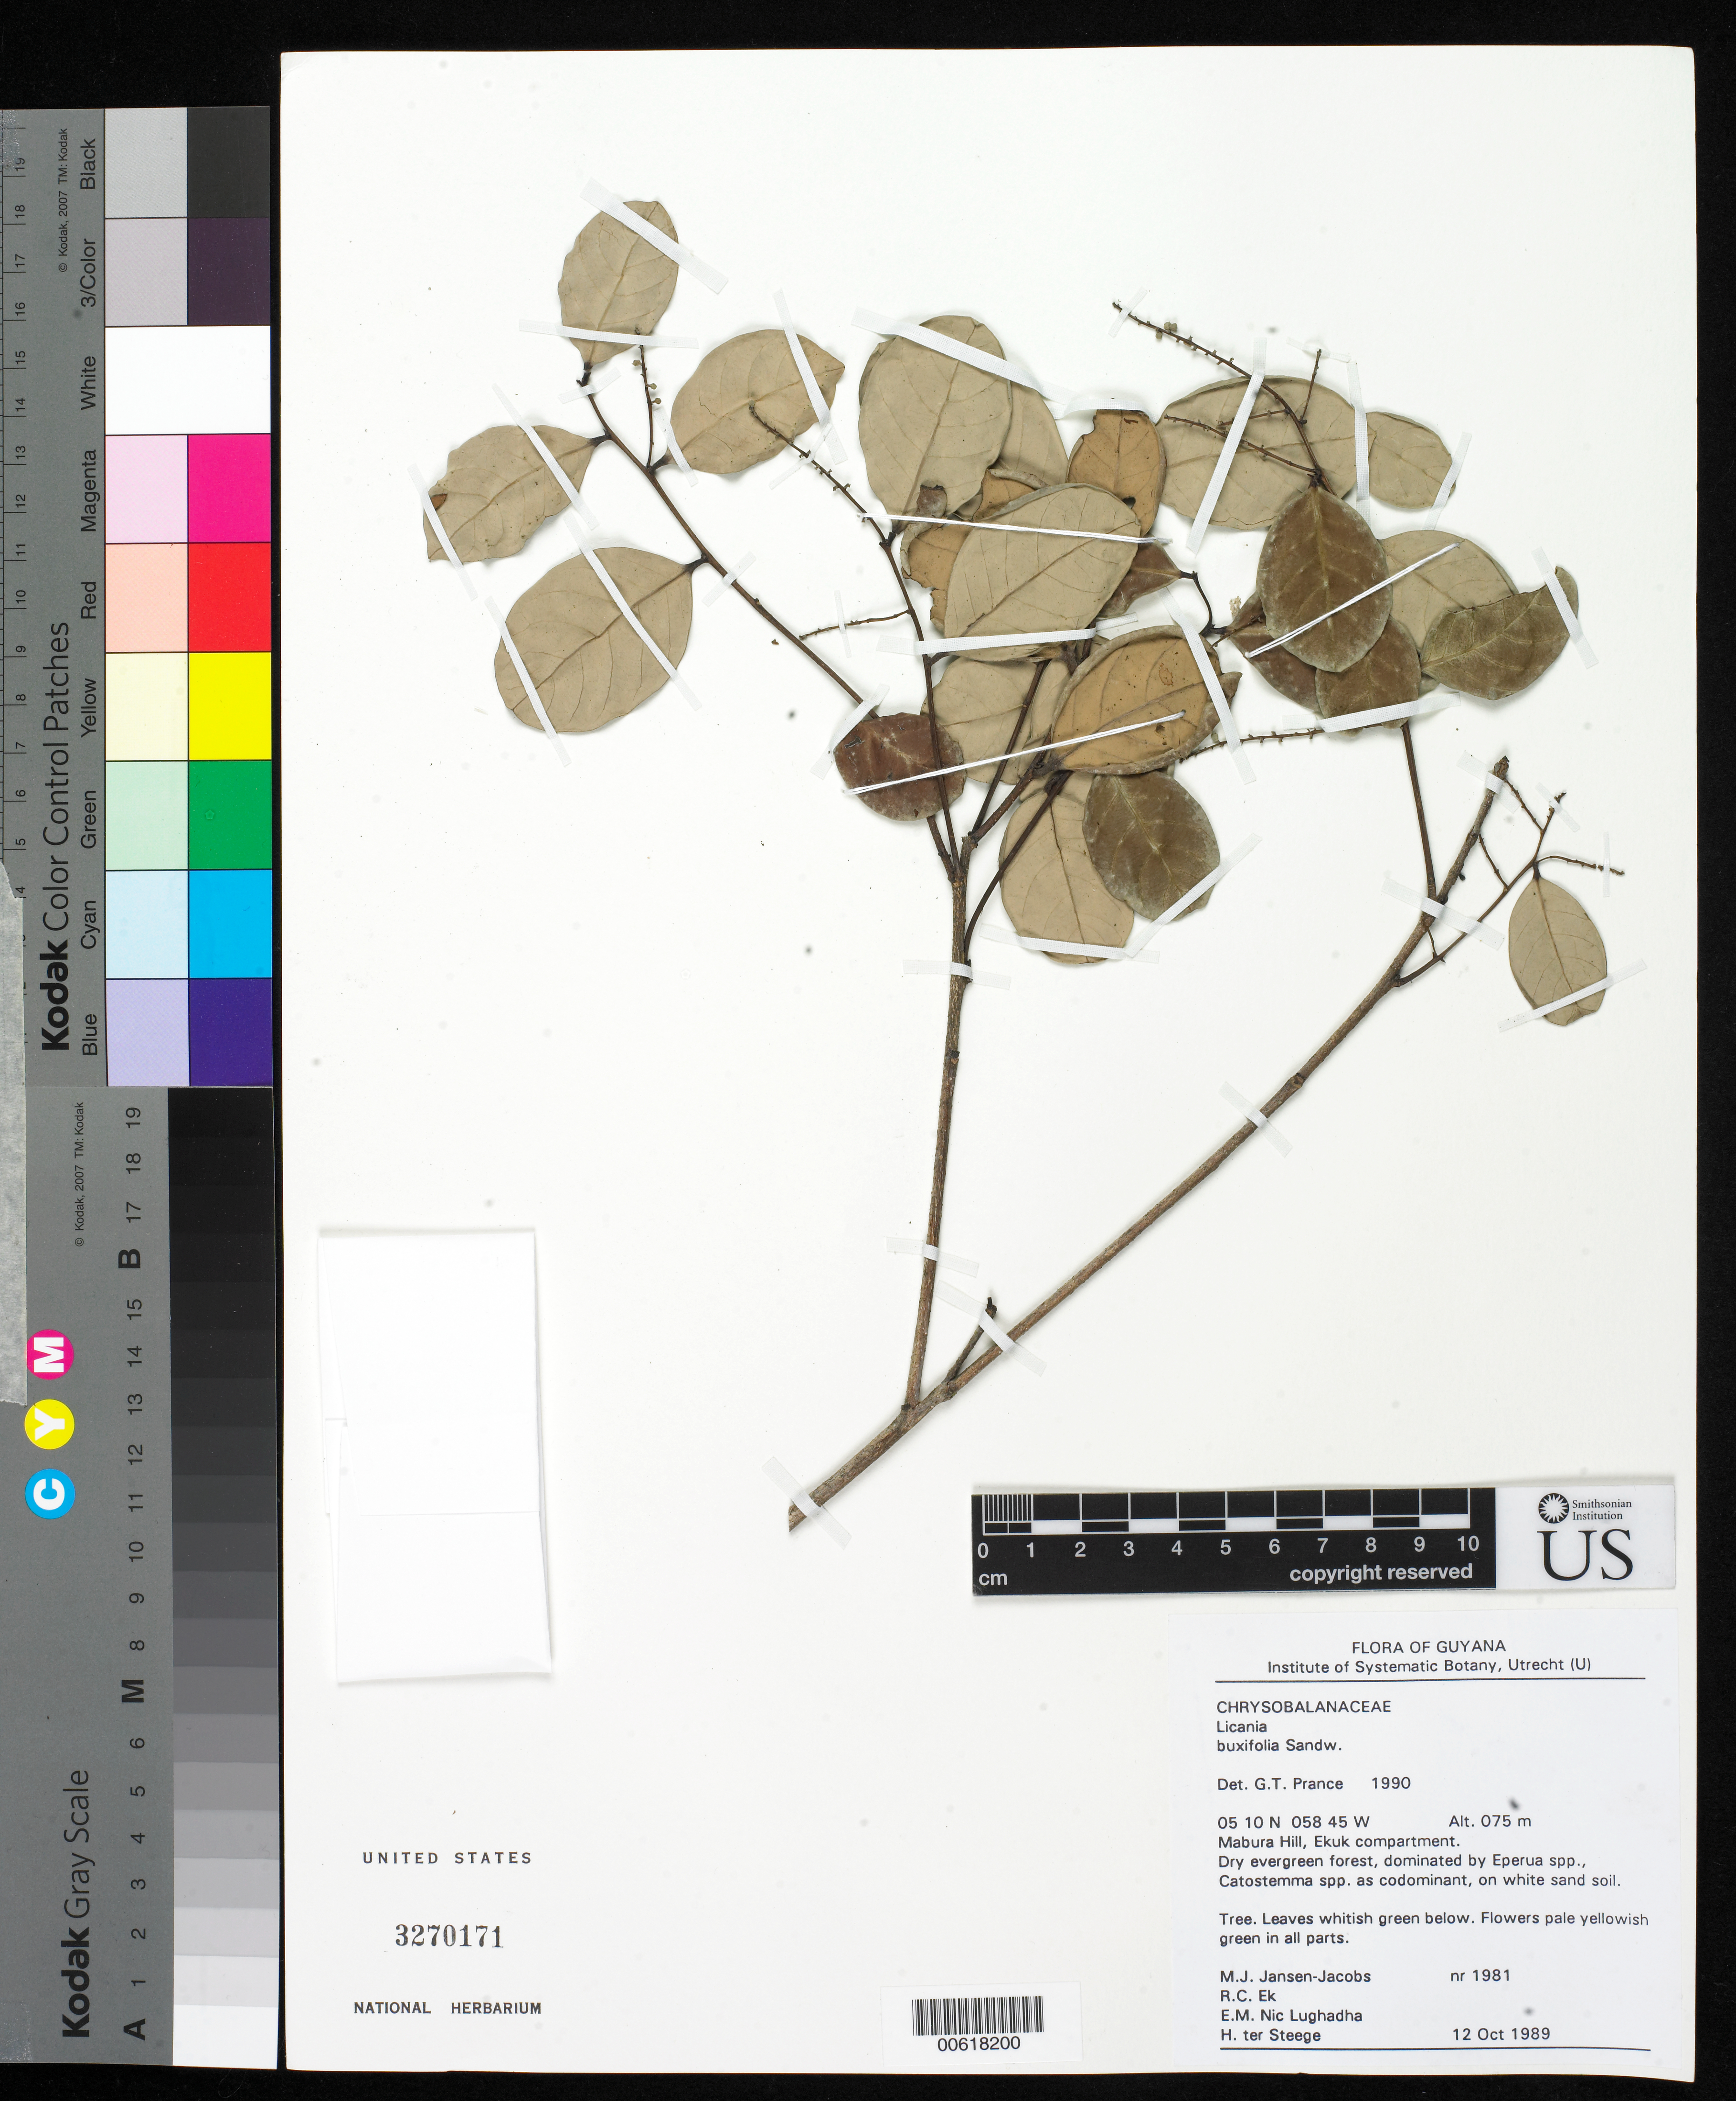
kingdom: Plantae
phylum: Tracheophyta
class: Magnoliopsida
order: Malpighiales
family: Chrysobalanaceae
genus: Licania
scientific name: Licania buxifolia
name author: Sandwith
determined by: Prance, G. T.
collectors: M. J. Jansen-Jacobs, R. C. Ek, E. Nic Lughadha & H. ter Steege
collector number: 1981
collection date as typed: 12-Oct-89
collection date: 1989-10-12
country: Guyana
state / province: U. Demerara-Berbice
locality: Mabura Hill, Ekuk compartment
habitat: Dry evergreen forest, dominated by Eperua spp, Catostemma sp as codominant, on white sand soil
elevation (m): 75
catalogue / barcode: US 3270171